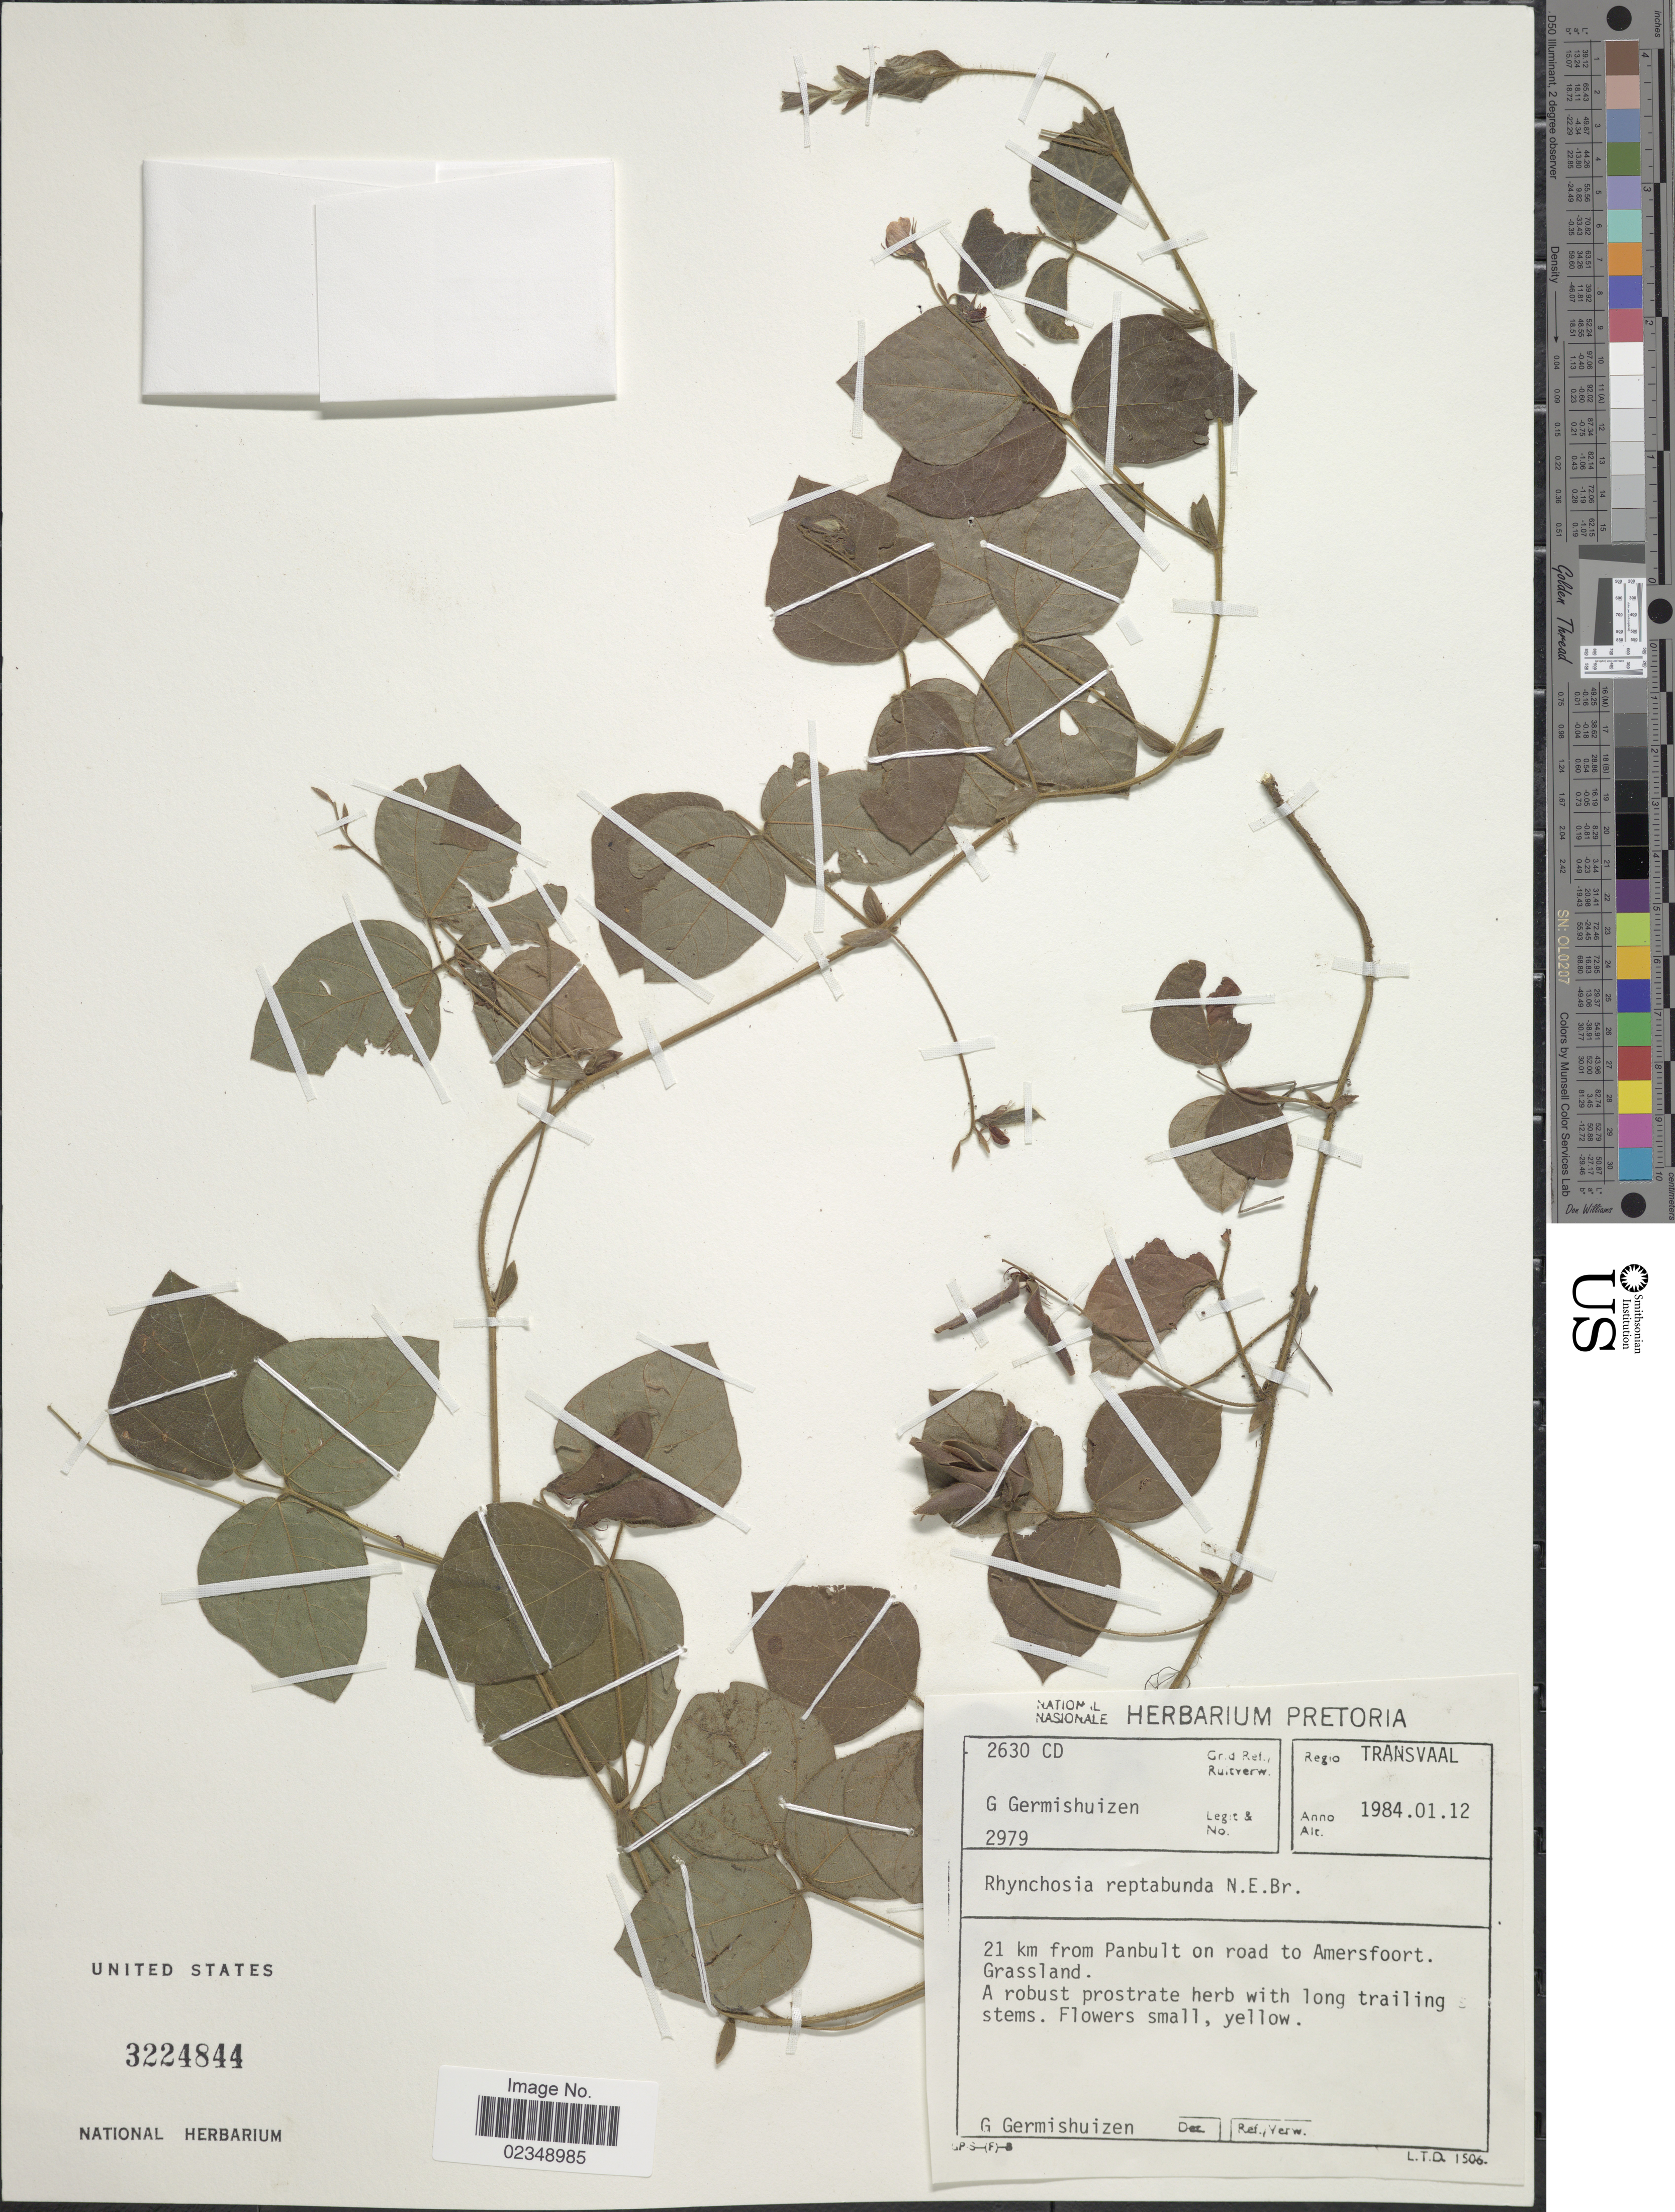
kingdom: Plantae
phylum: Tracheophyta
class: Magnoliopsida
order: Fabales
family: Fabaceae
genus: Rhynchosia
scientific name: Rhynchosia reptabunda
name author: N.E. Br.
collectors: G. Germishuizen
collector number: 2979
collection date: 1984-12-01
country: South Africa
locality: Regio Transvaal, 21 km from Panbult on road to Amersfoort, Grassland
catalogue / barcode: US 3224844